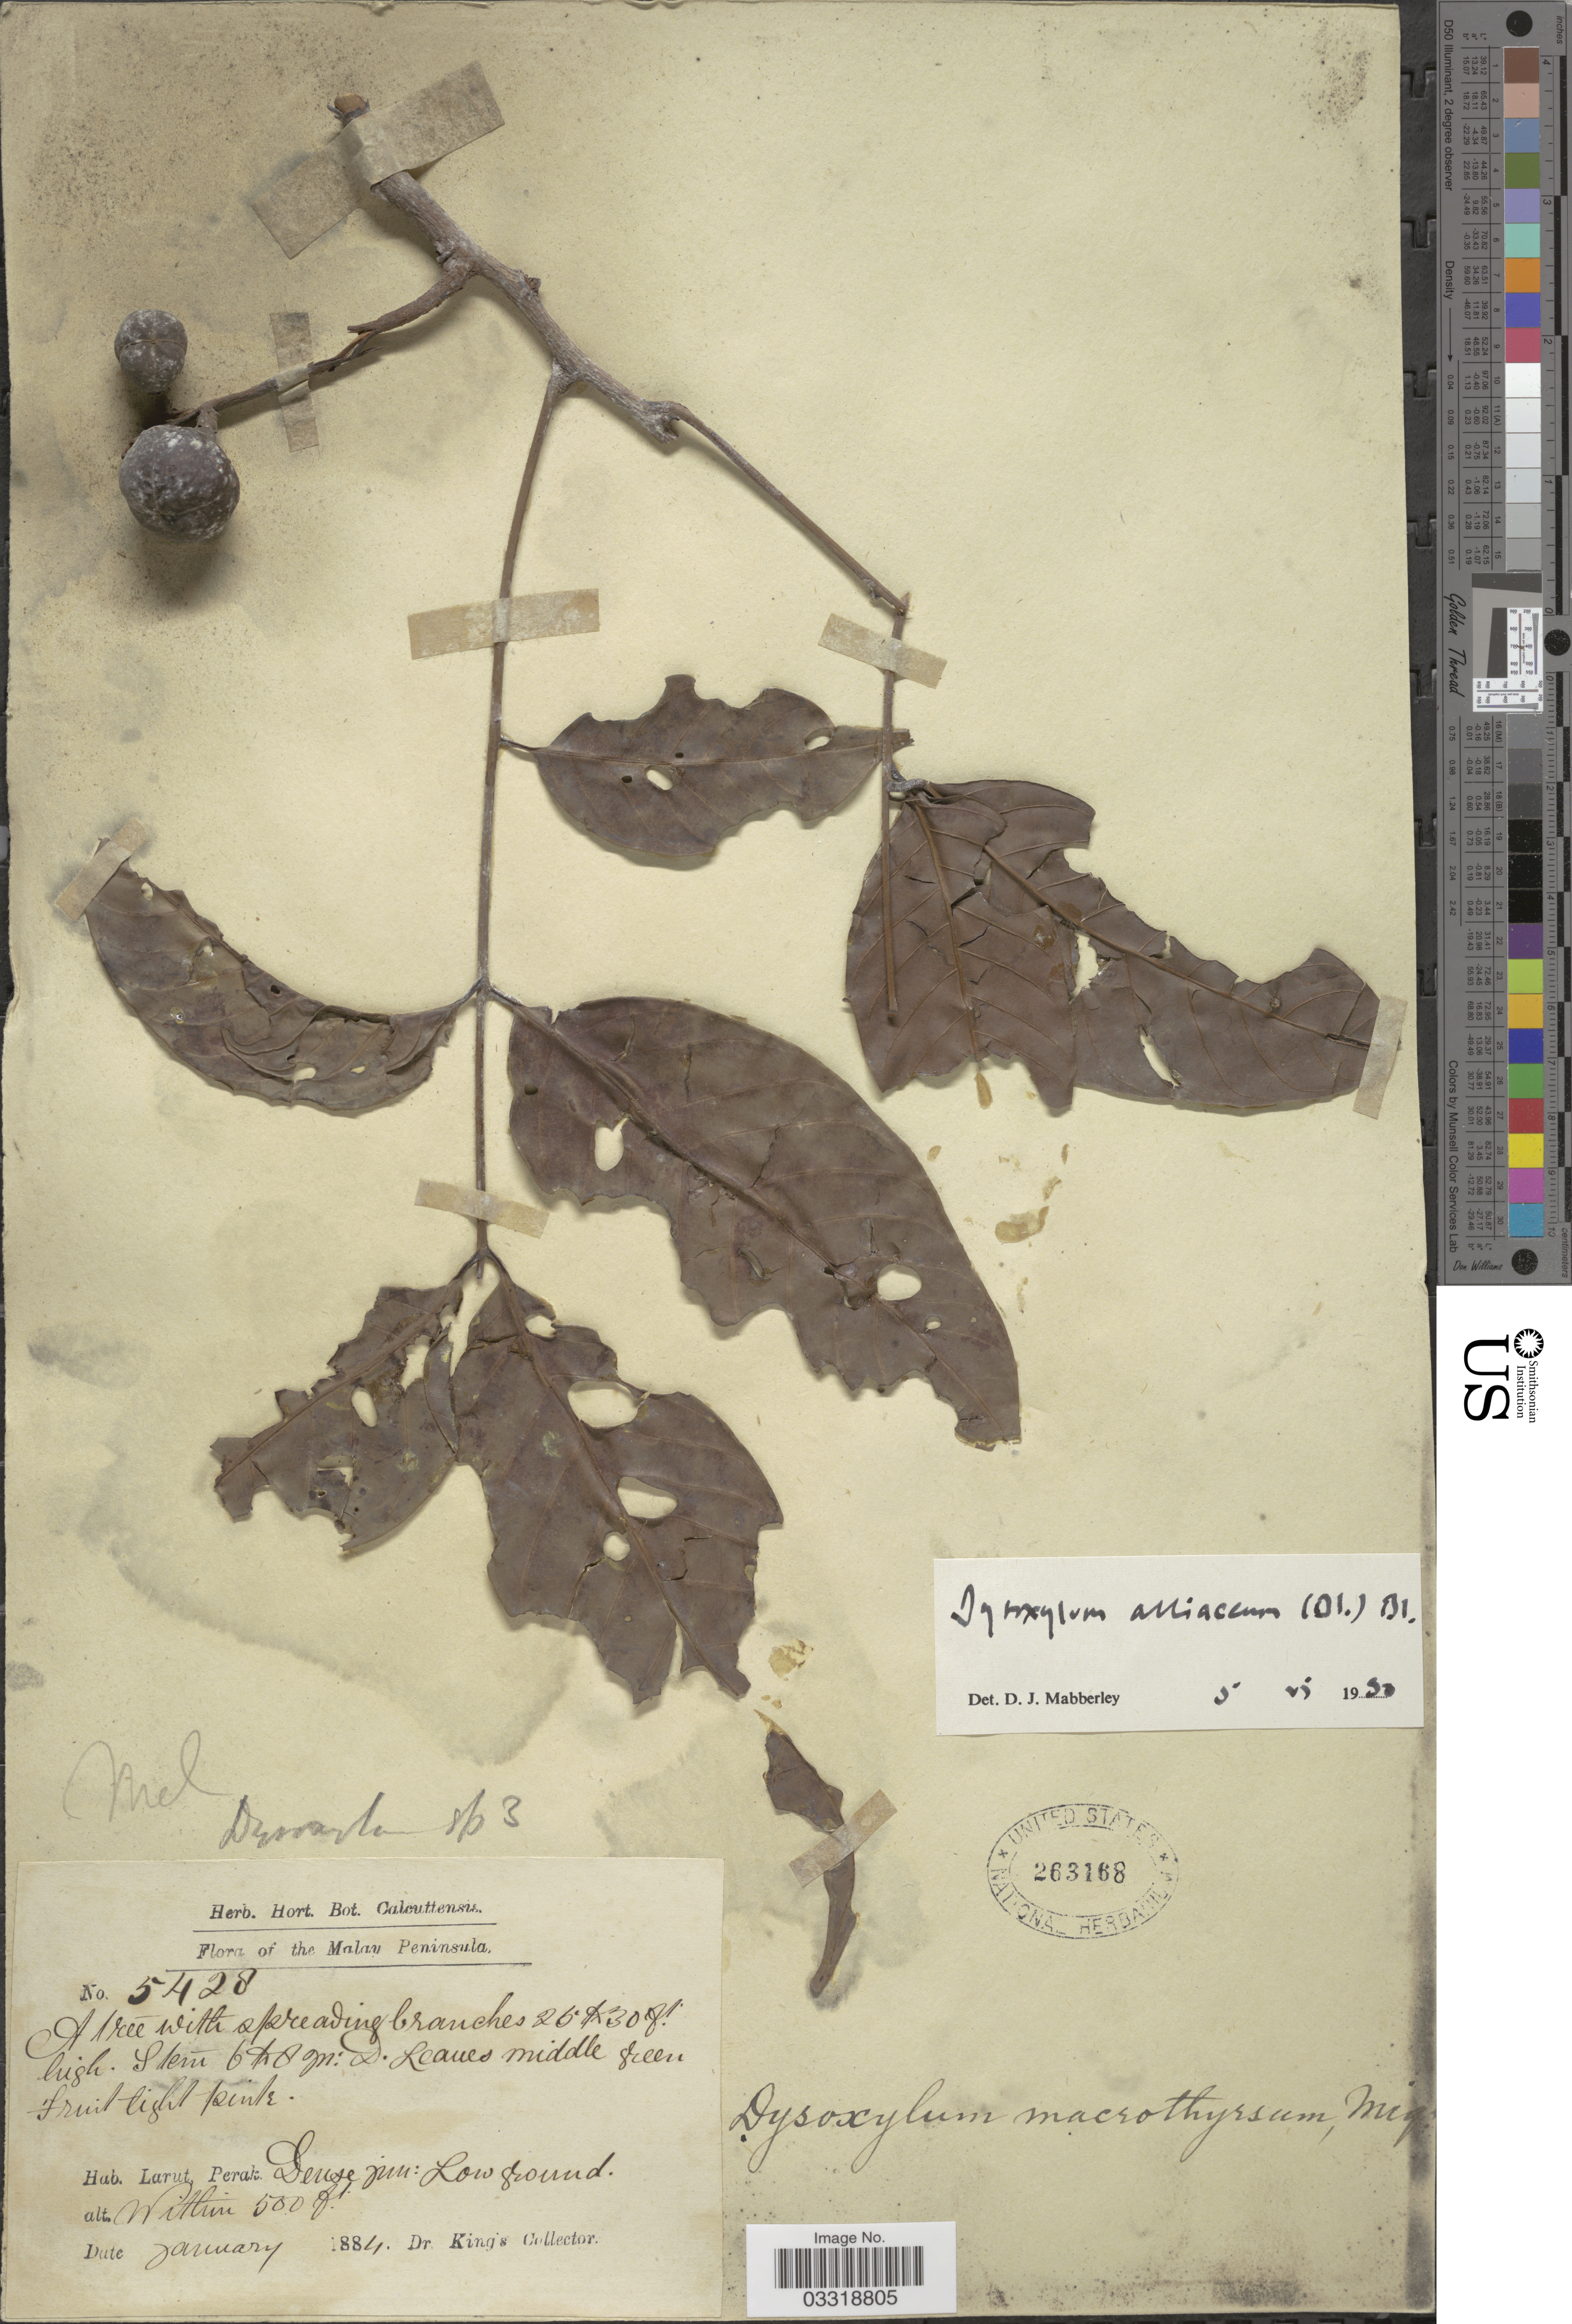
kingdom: Plantae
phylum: Tracheophyta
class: Magnoliopsida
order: Sapindales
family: Meliaceae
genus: Prasoxylon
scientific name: Prasoxylon alliaceum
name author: (Blume) M. Roem.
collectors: Dr. King's collector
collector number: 5428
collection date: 1884-01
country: Malaysia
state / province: Perak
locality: The Malay Peninsula. Larut.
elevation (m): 152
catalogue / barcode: US 263168